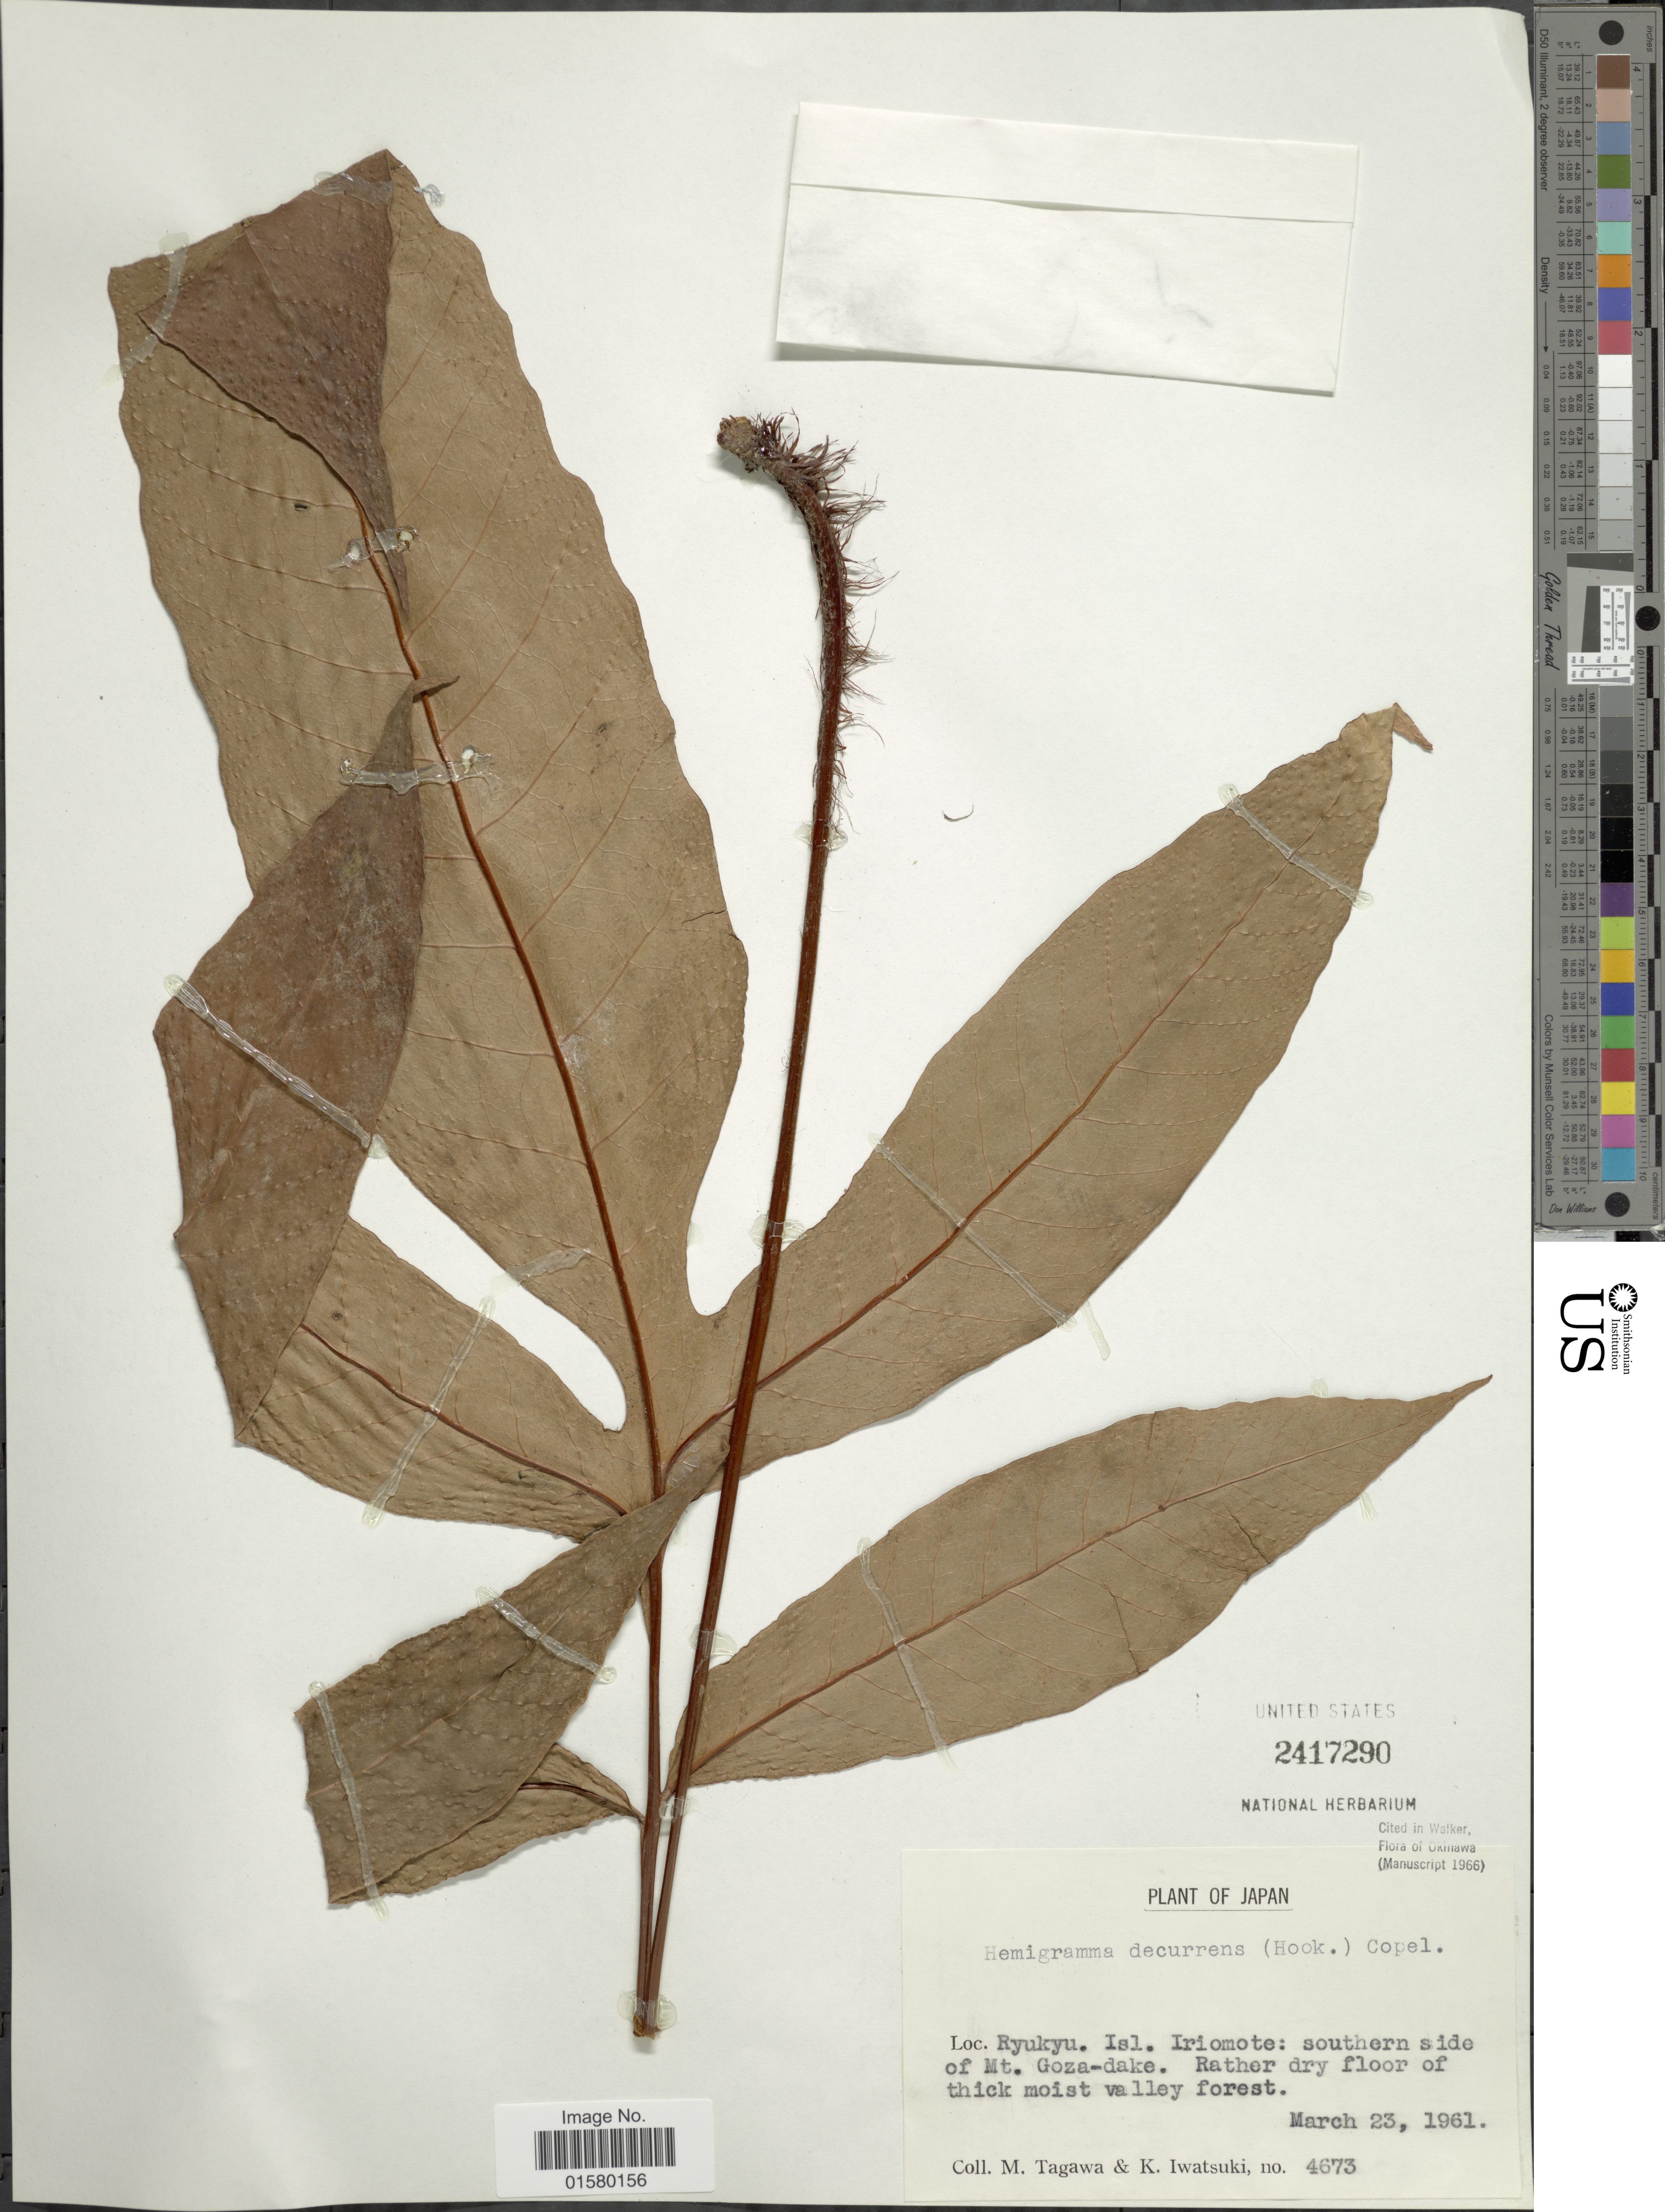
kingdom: Plantae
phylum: Tracheophyta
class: Polypodiopsida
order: Polypodiales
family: Tectariaceae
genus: Tectaria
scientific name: Tectaria decurrens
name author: (Presel.) Copel. in Elmer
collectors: M. Tagawa & K. Iwatsuki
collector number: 4673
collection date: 1961-03-23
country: Japan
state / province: Okinawa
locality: Ryukyu. Isl. Iriomote: southern side of Mt. Goza-dake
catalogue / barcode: US 2417290